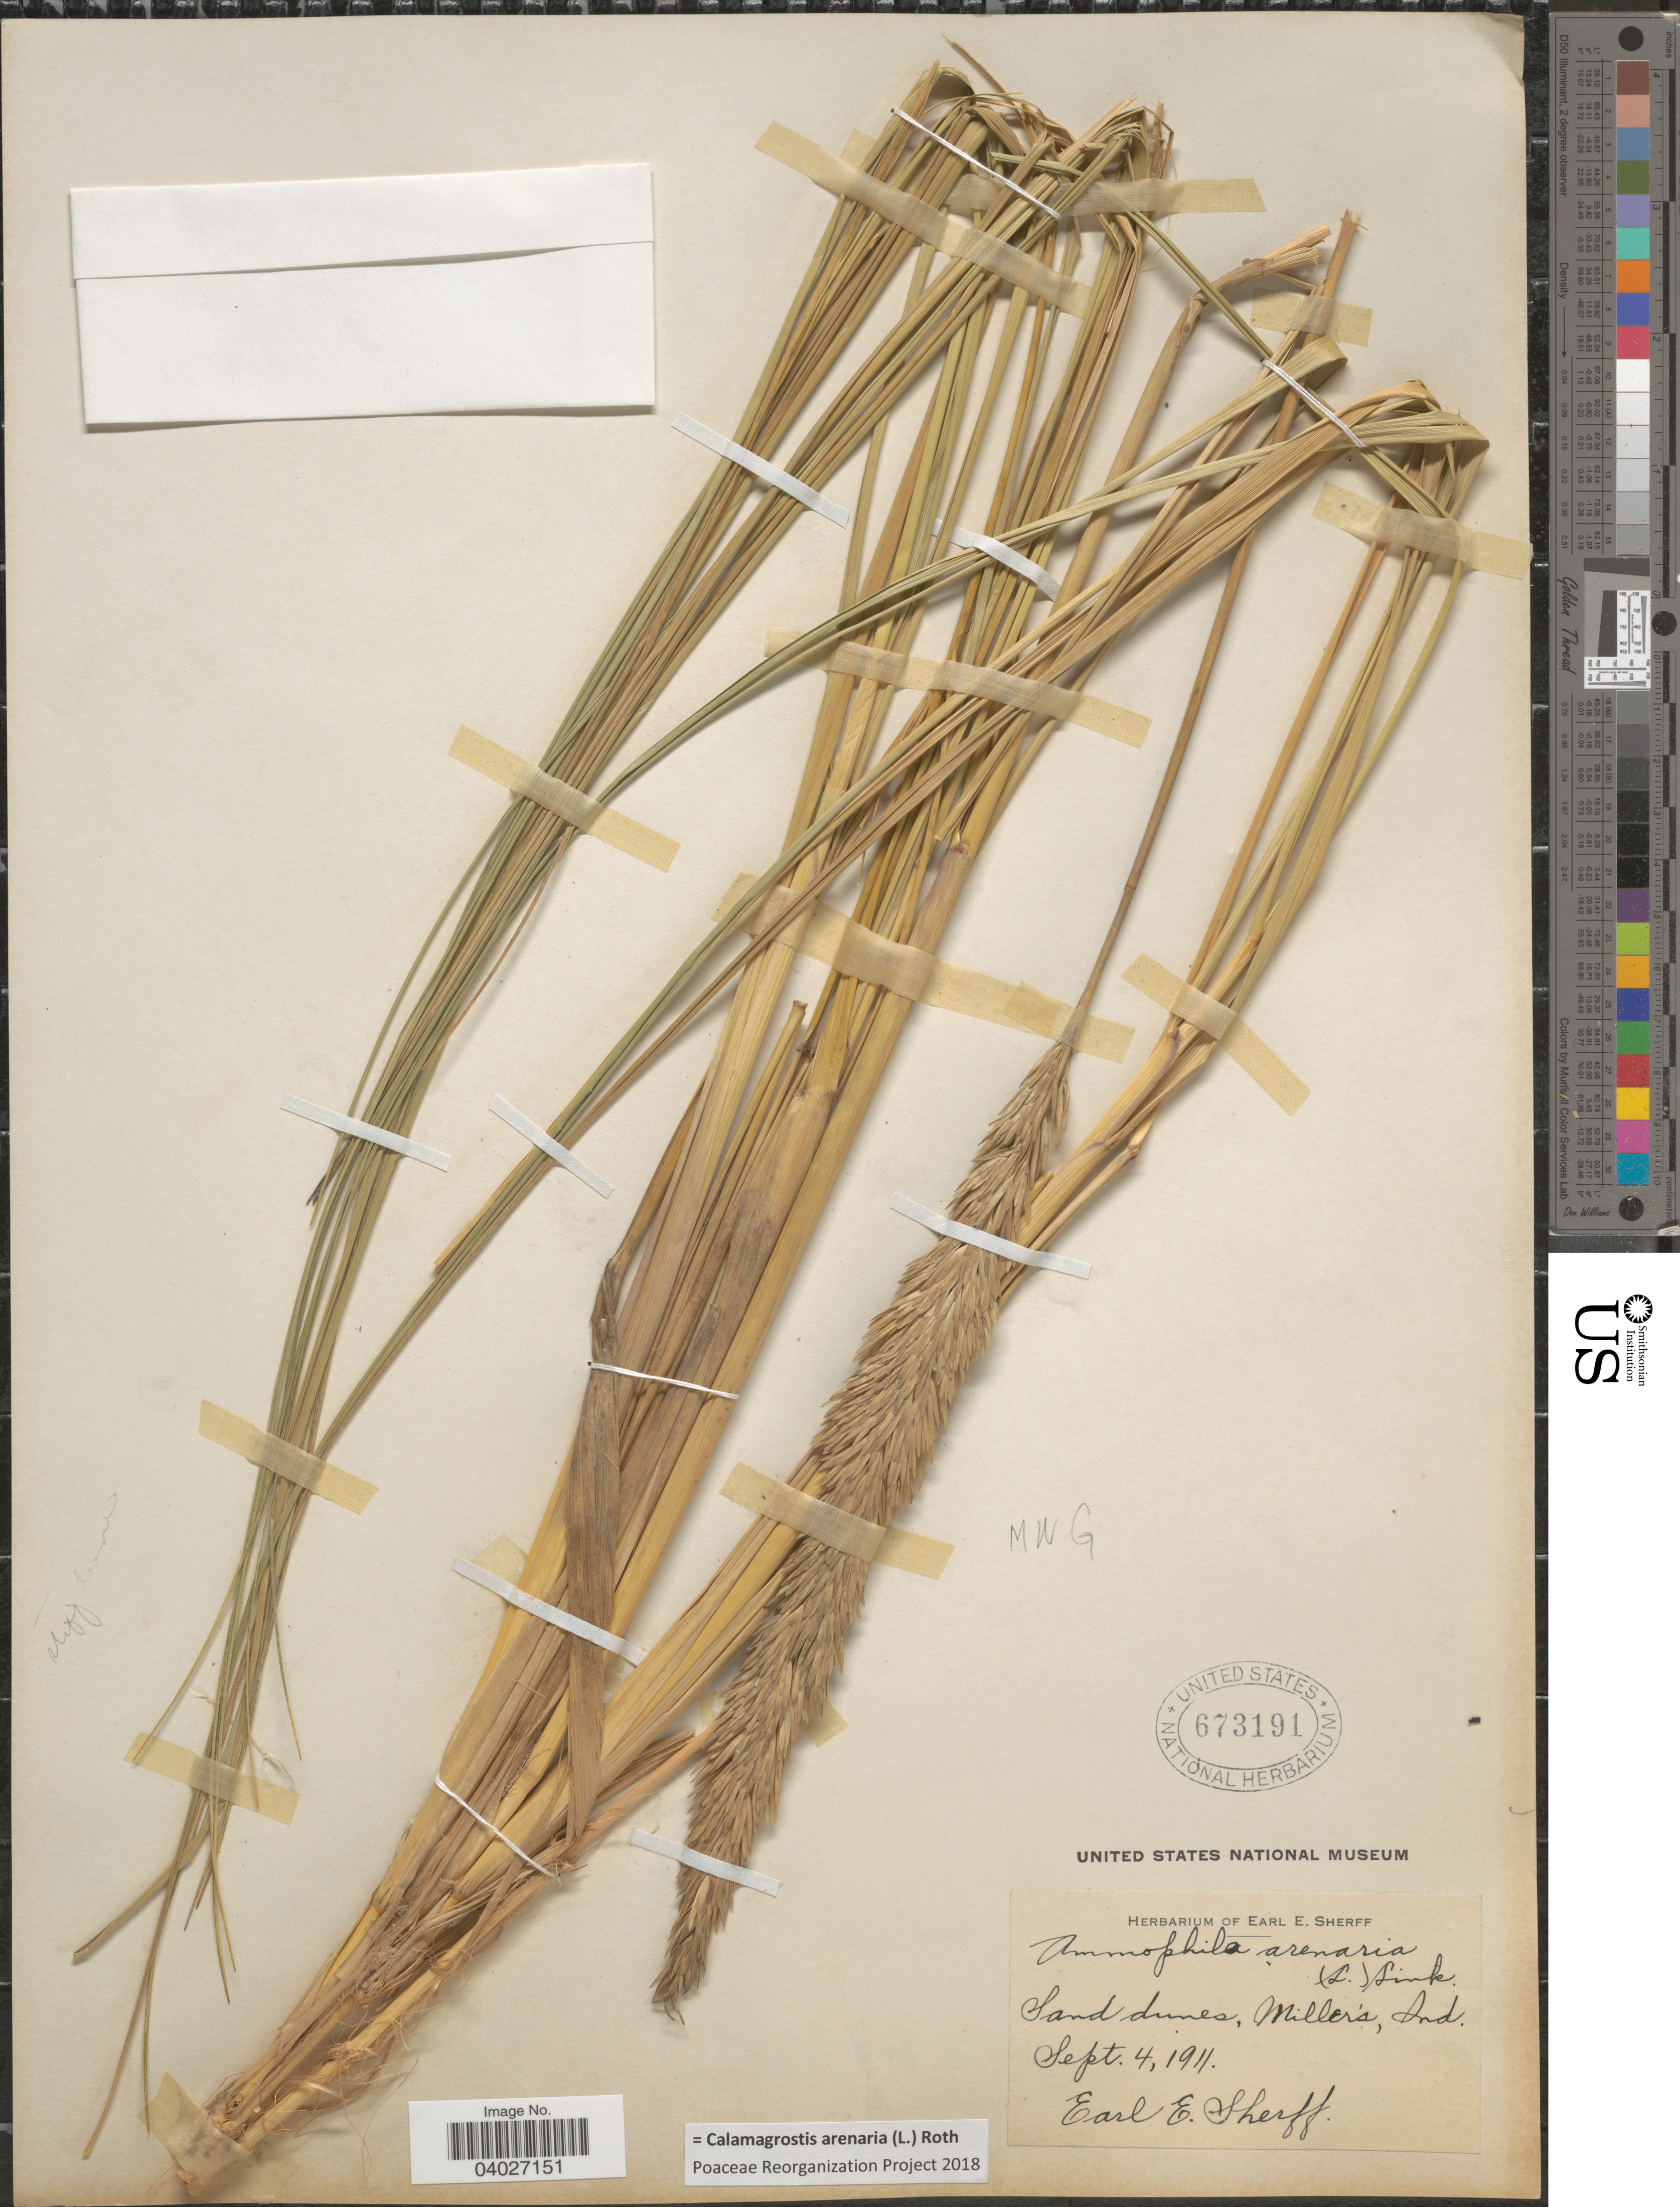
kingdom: Plantae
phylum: Tracheophyta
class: Liliopsida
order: Poales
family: Poaceae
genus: Calamagrostis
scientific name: Calamagrostis arenaria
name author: (L.) Roth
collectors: E. E. Sherff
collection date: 1911-09-04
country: United States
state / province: Indiana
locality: Sand dunes, Miller's.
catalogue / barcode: US 673191